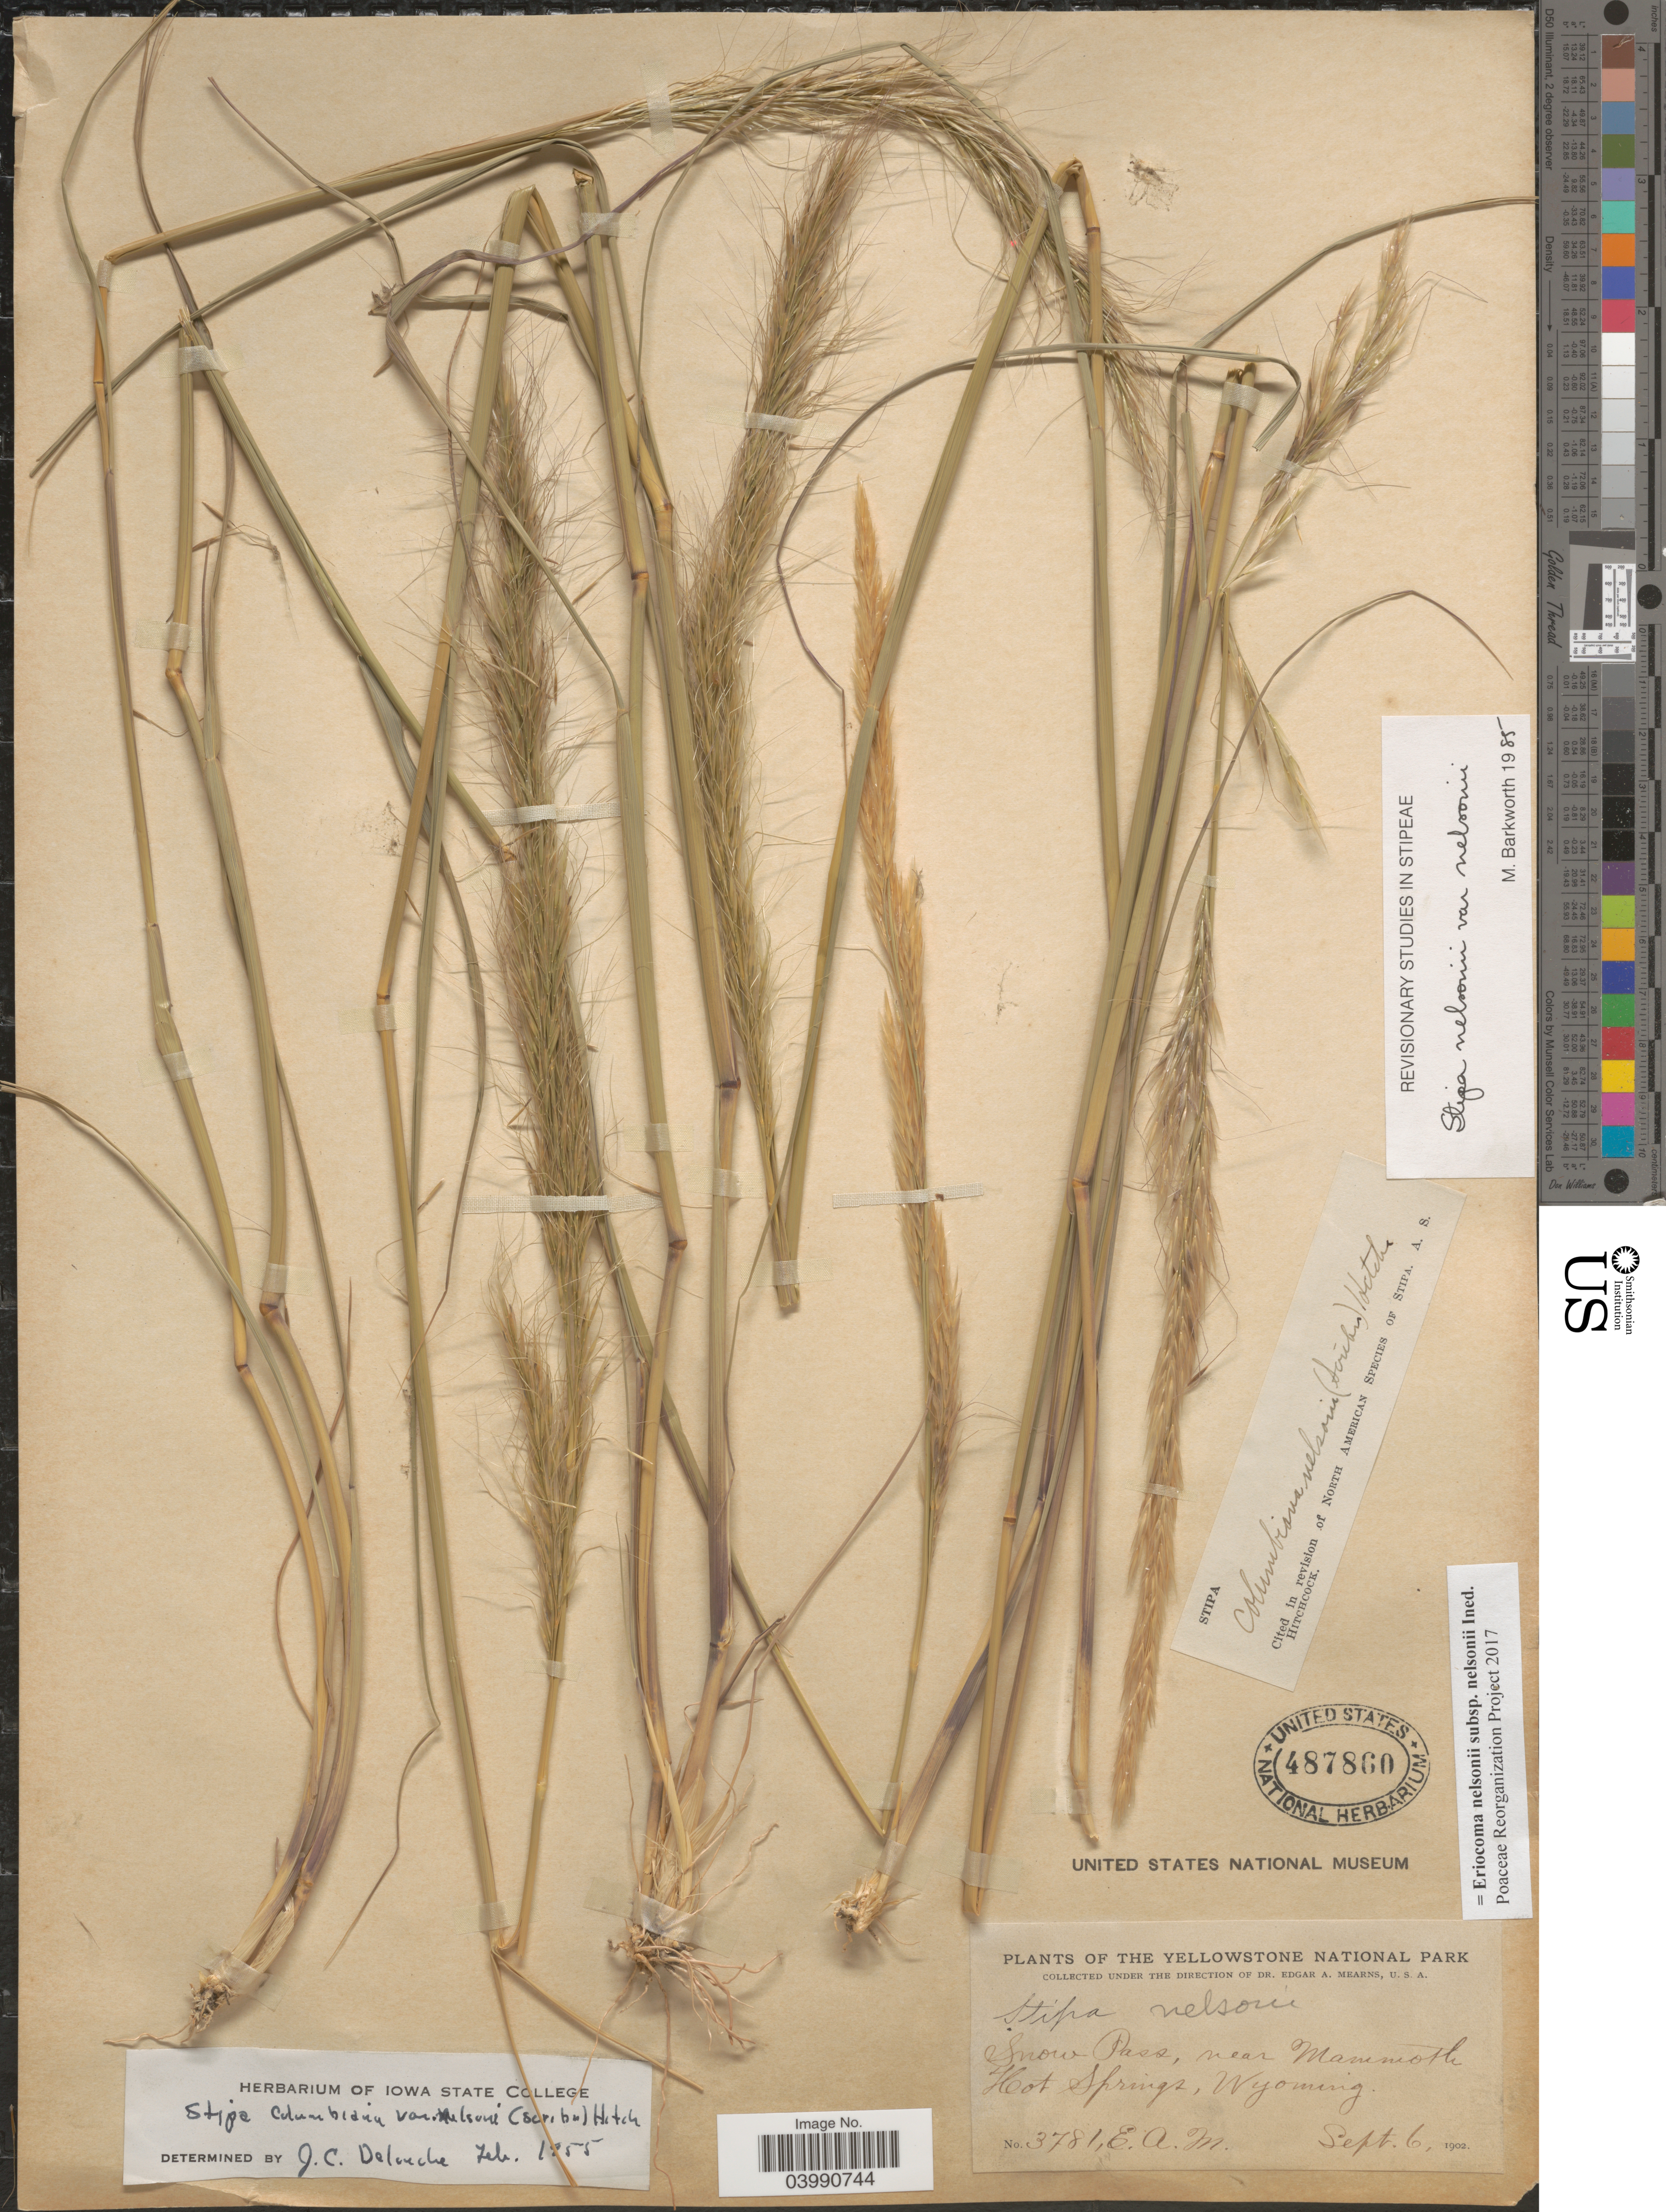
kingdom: Plantae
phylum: Tracheophyta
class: Liliopsida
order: Poales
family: Poaceae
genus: Eriocoma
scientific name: Eriocoma nelsonii subsp. nelsonii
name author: (Scribn.) Romasch.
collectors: E. A. Mearns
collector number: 3781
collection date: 1902-09-06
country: United States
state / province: Wyoming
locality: The Yellowstone National Park. Snow Pass, near Mammoth Hot Springs.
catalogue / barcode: US 487860